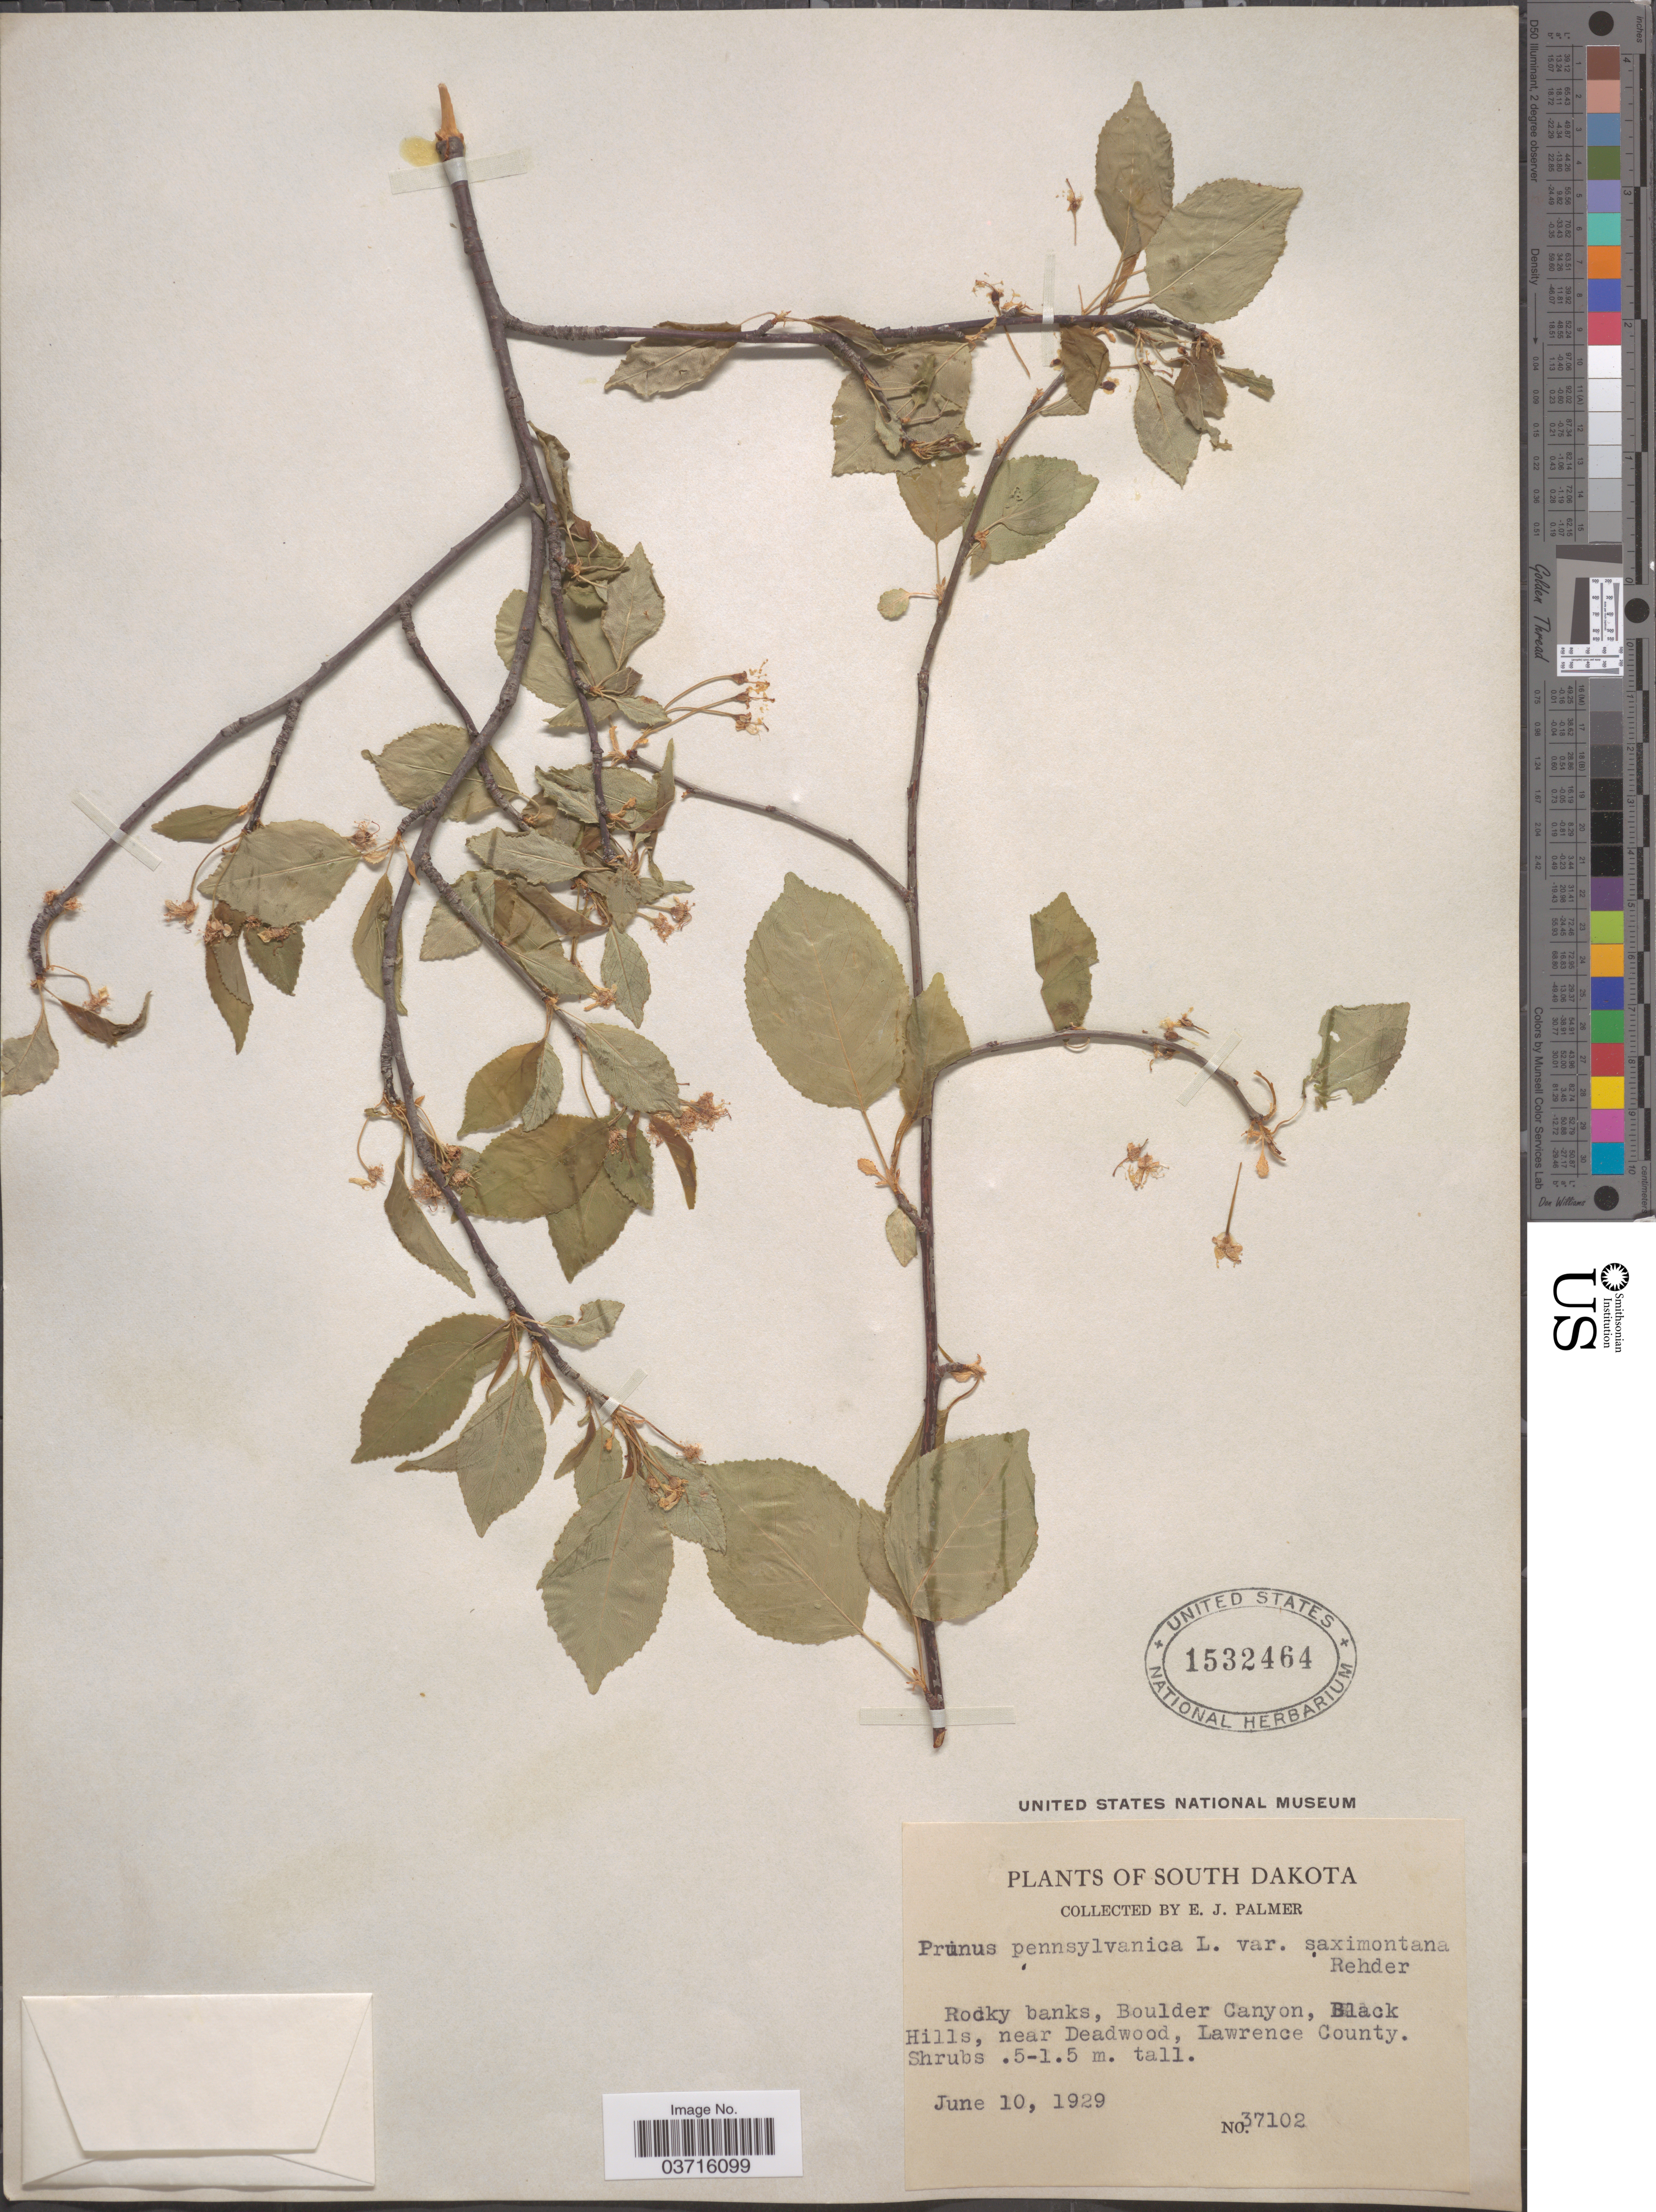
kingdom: Plantae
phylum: Tracheophyta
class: Magnoliopsida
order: Rosales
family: Rosaceae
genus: Prunus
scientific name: Prunus pensylvanica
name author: L. f.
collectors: E. J. Palmer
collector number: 37102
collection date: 1929-06-10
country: United States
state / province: South Dakota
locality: Rocky banks, Boulder Canyon, Black Hills, near Deadwood, Lawrence County.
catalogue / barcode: US 1532464